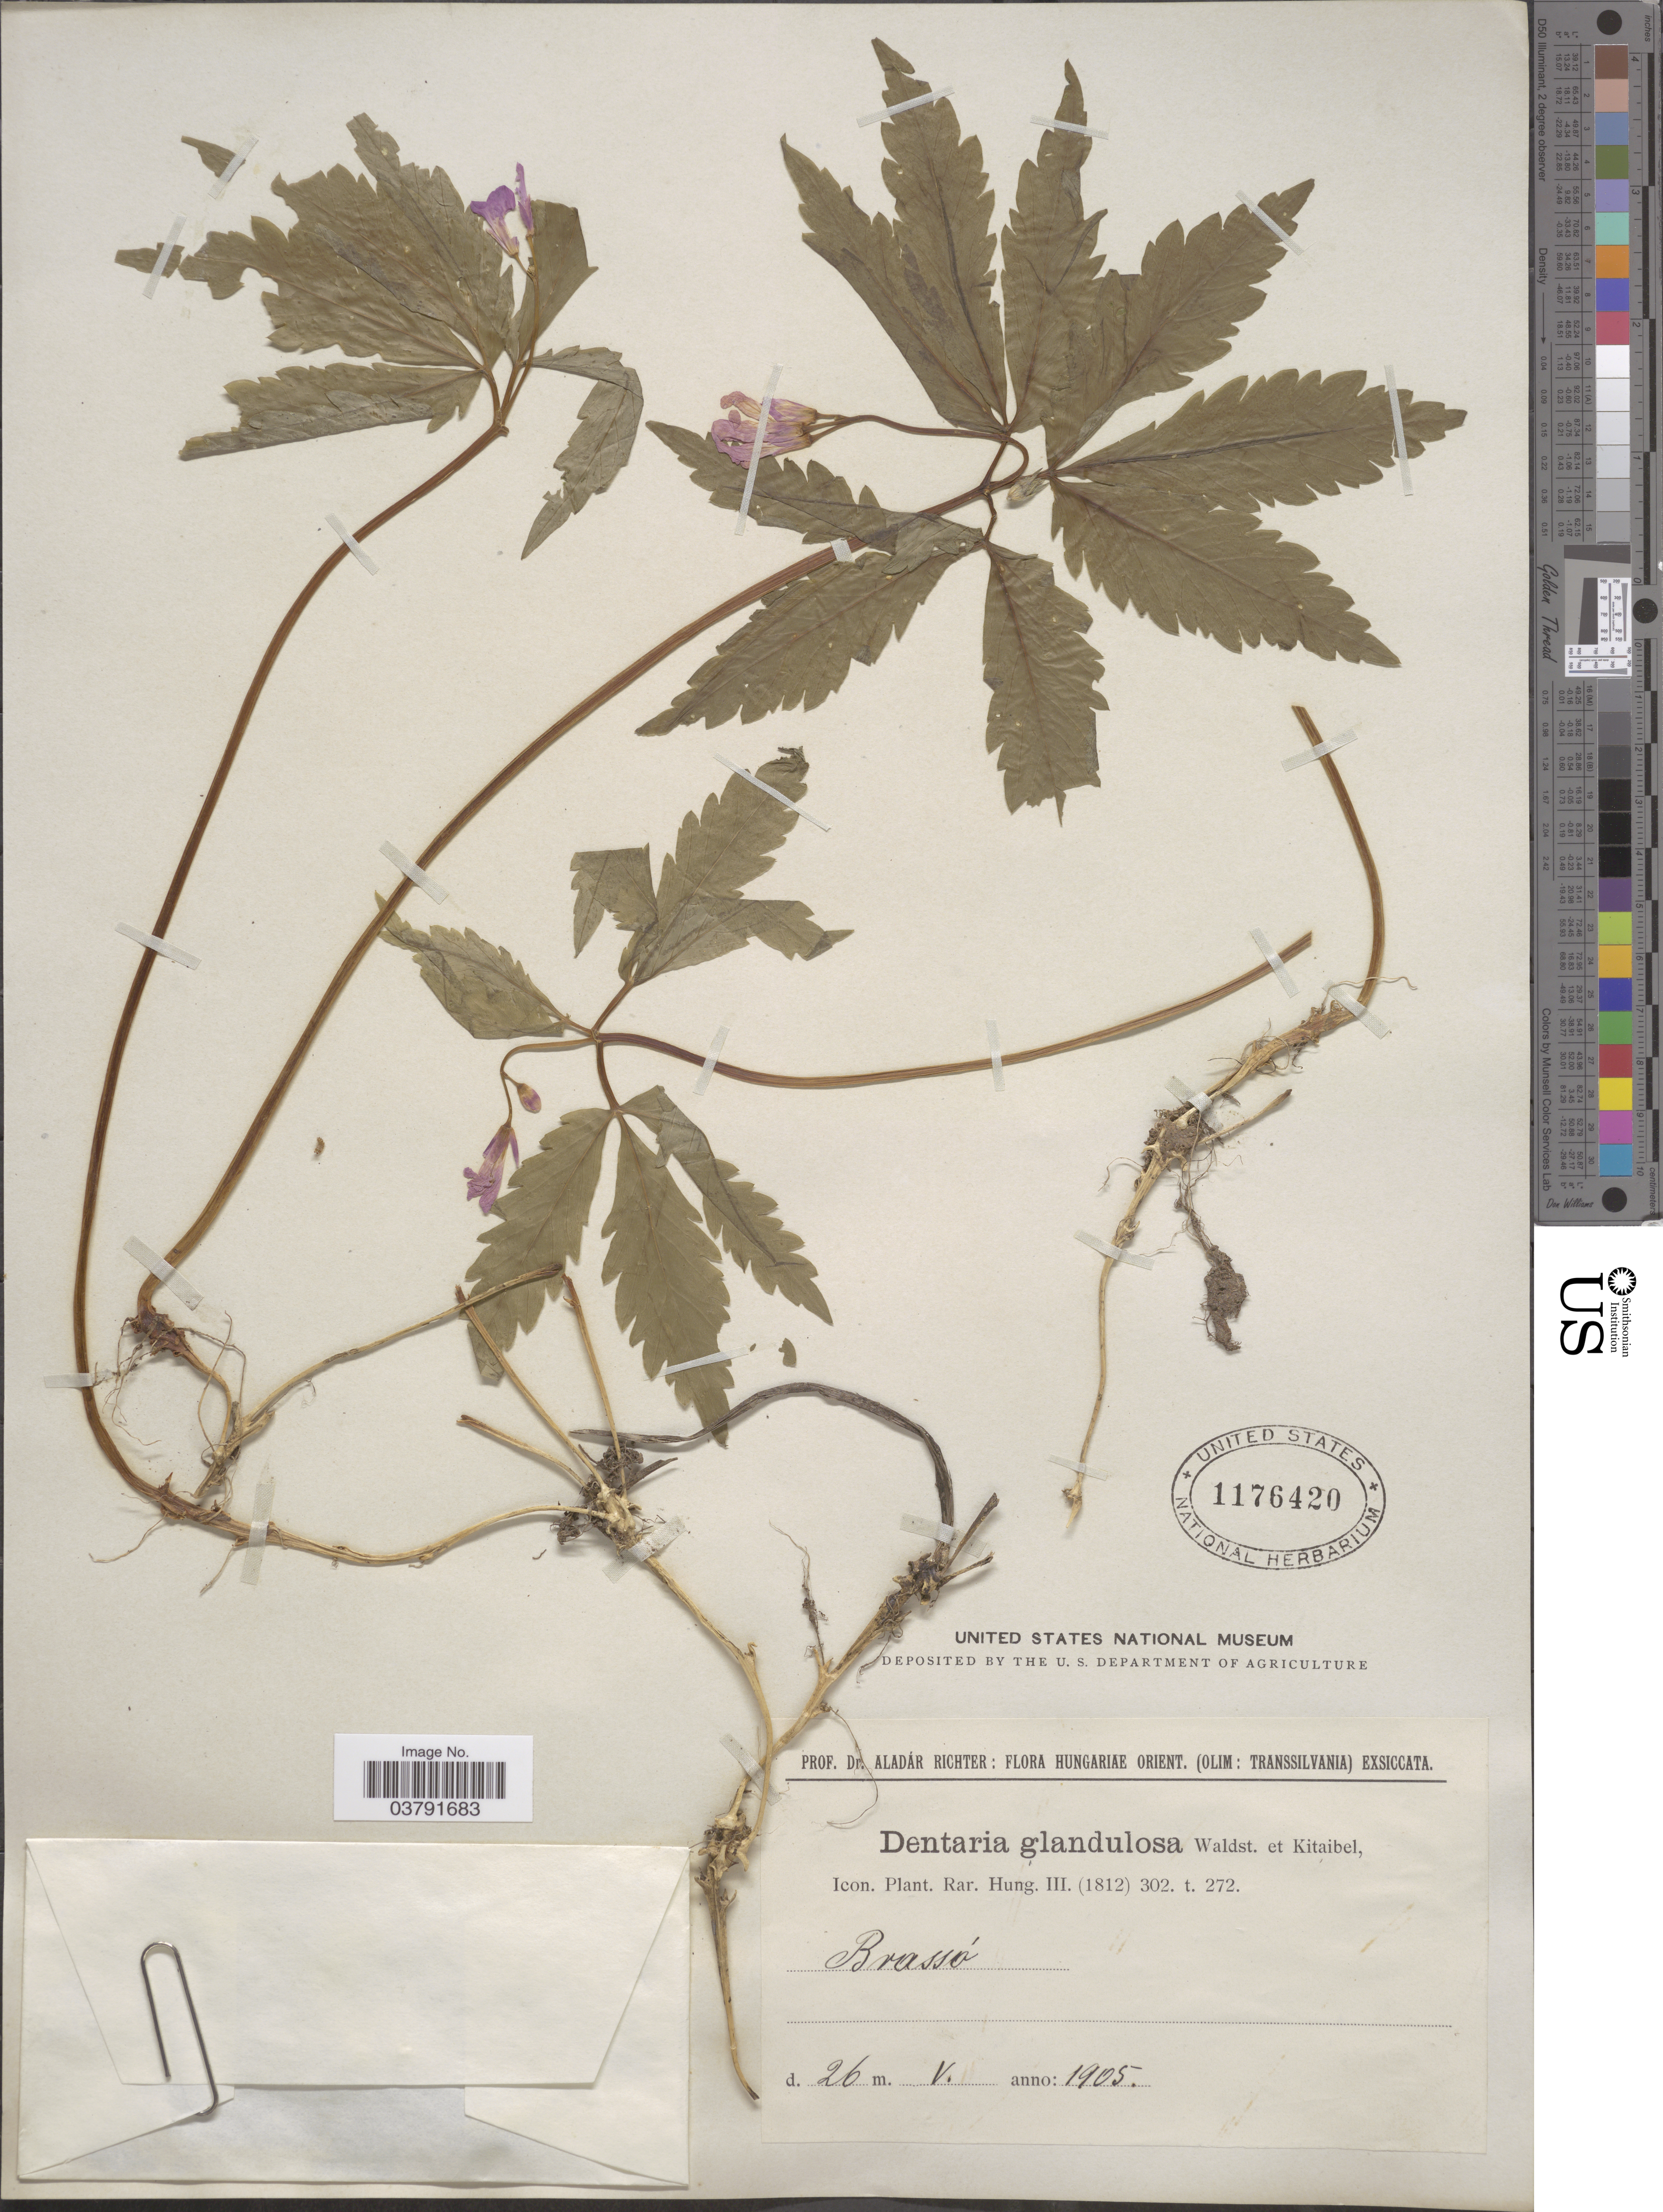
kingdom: Plantae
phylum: Tracheophyta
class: Magnoliopsida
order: Brassicales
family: Brassicaceae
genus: Dentaria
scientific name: Dentaria glandulosa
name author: Waldst. & Kit.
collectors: A. Richter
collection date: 1905-05-26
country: Hungary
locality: Hungariae Orient.(Olim: Transsilvania). Brassó.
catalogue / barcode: US 1176420